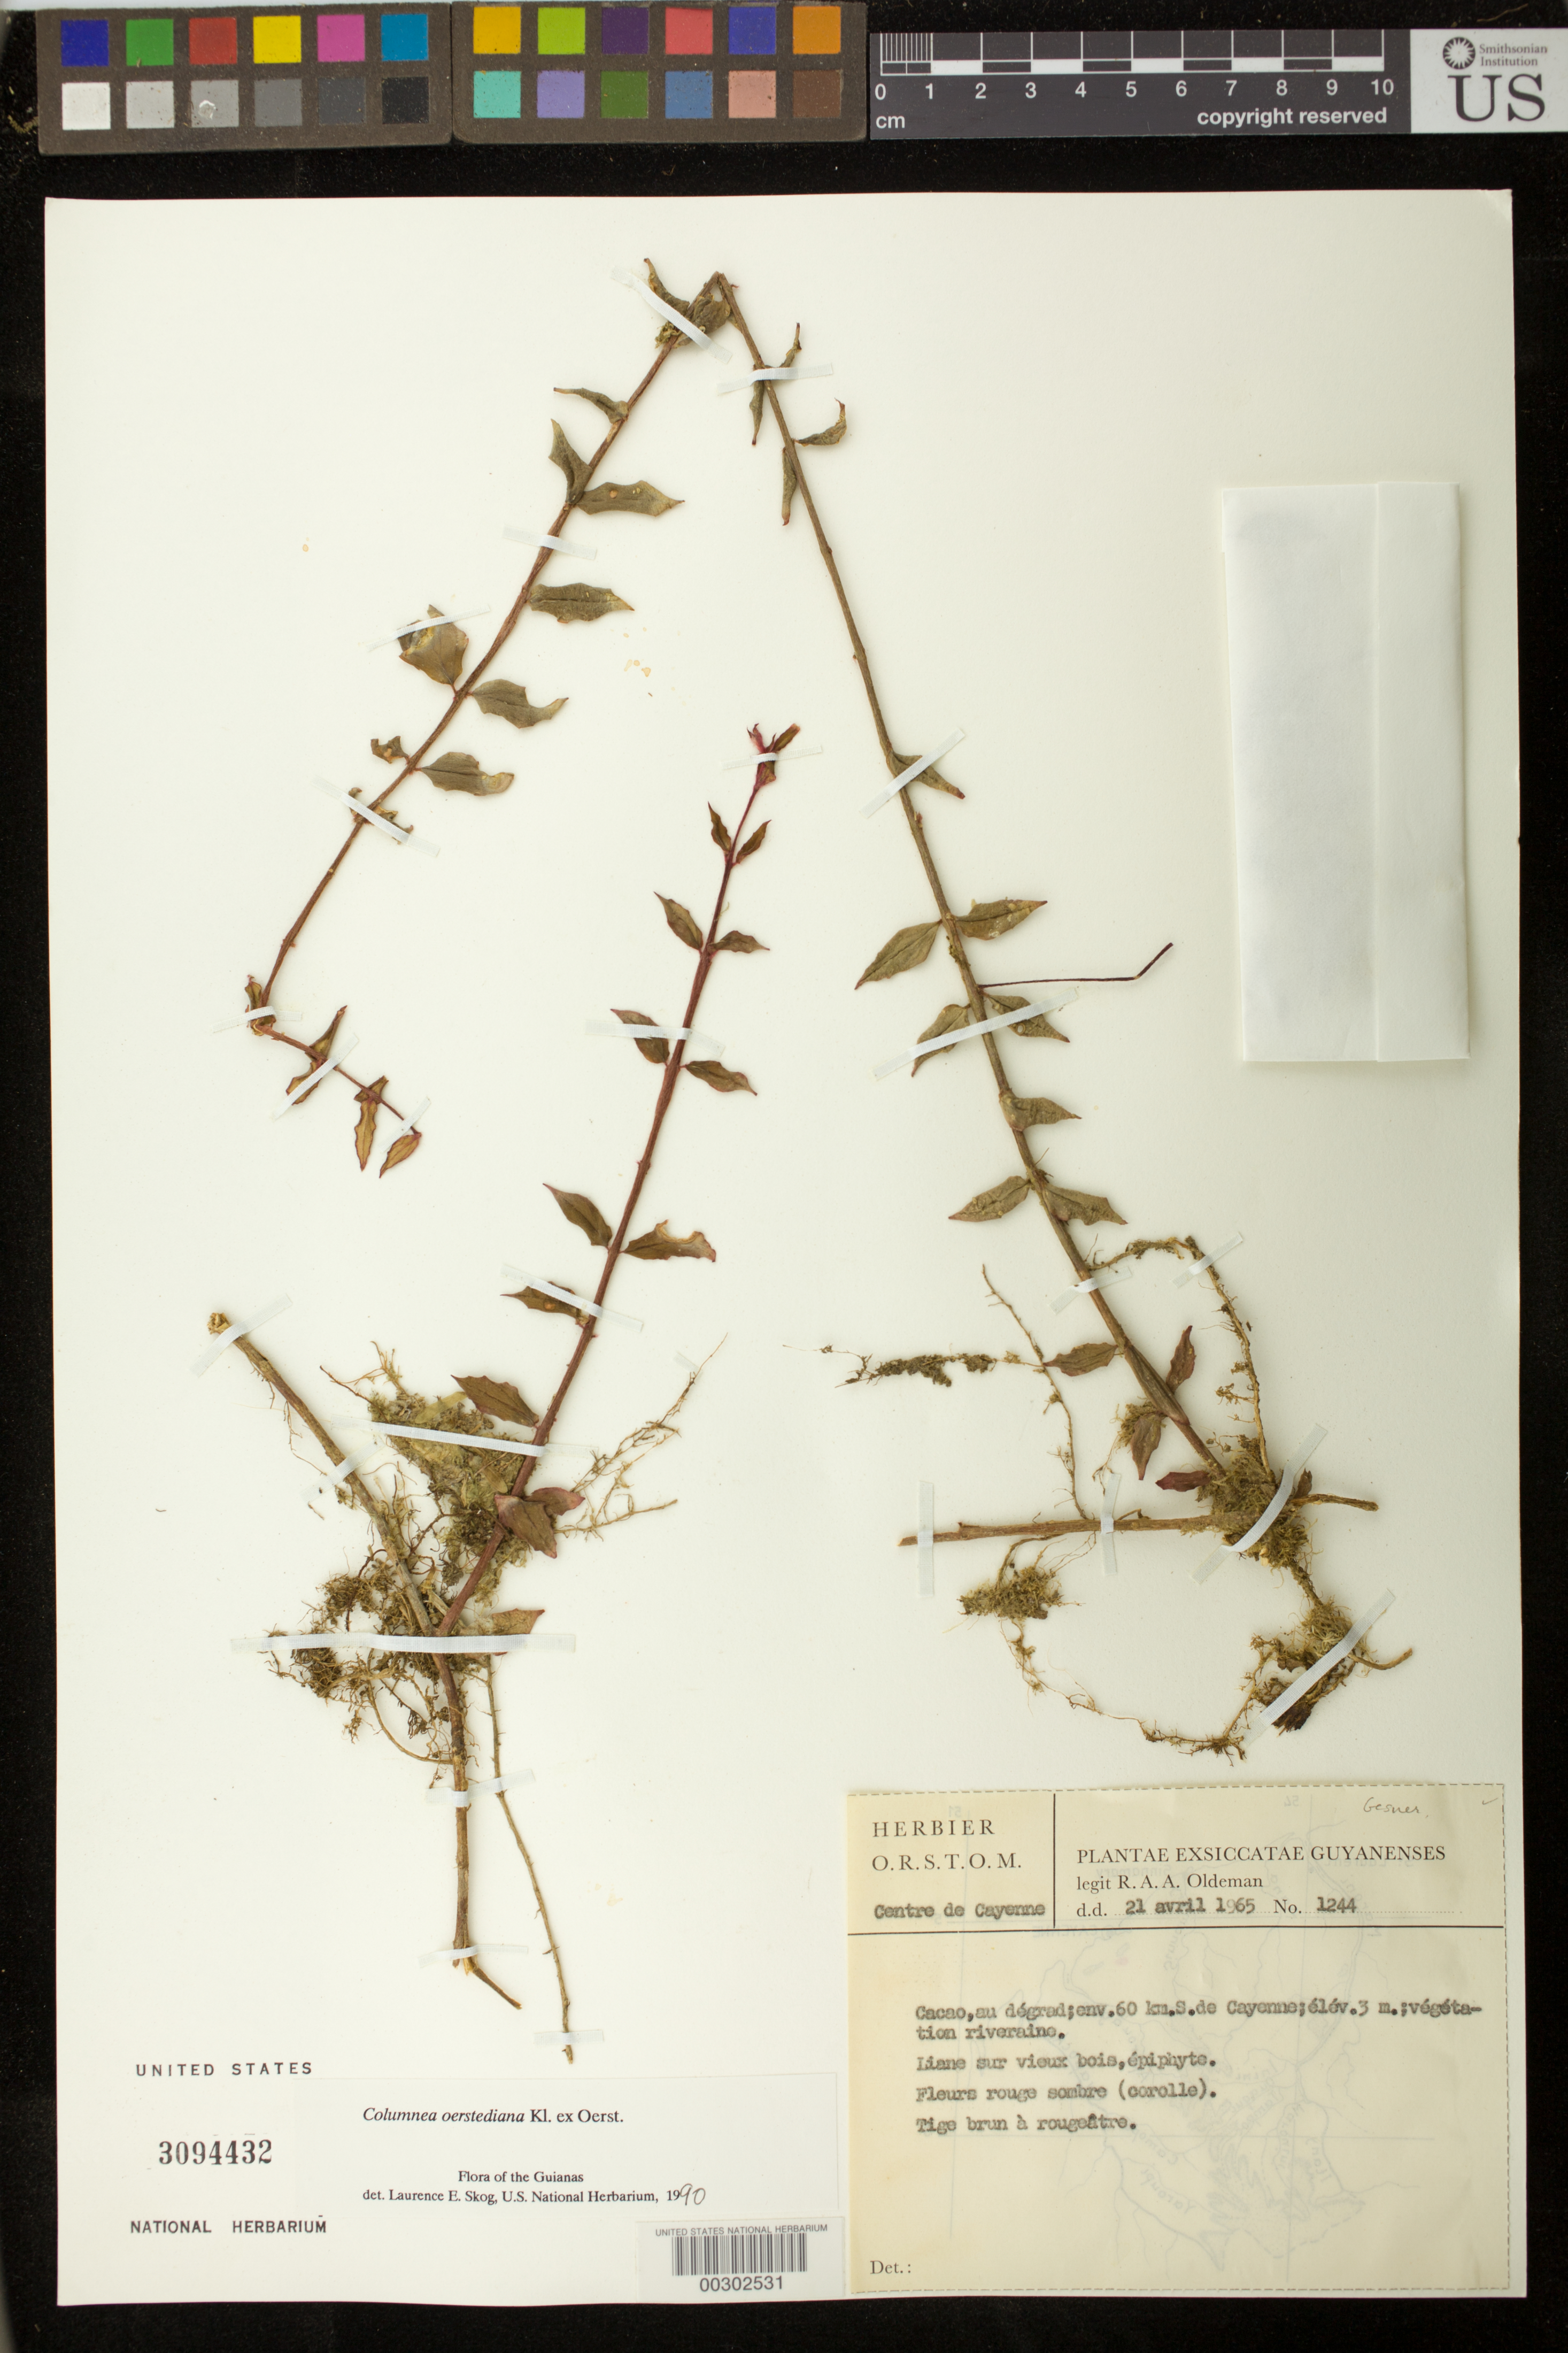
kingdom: Plantae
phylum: Tracheophyta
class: Magnoliopsida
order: Lamiales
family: Gesneriaceae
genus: Columnea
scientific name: Columnea oerstediana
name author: Klotzsch ex Oerst.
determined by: Skog, Laurence E.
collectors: R. Oldeman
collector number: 1244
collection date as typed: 21 Apr 1965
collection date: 1965-04-21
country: French Guiana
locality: Cacao, au dégrad; env. 60 km S de Cayenne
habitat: Végétation riveraine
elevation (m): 3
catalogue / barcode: US 3094432